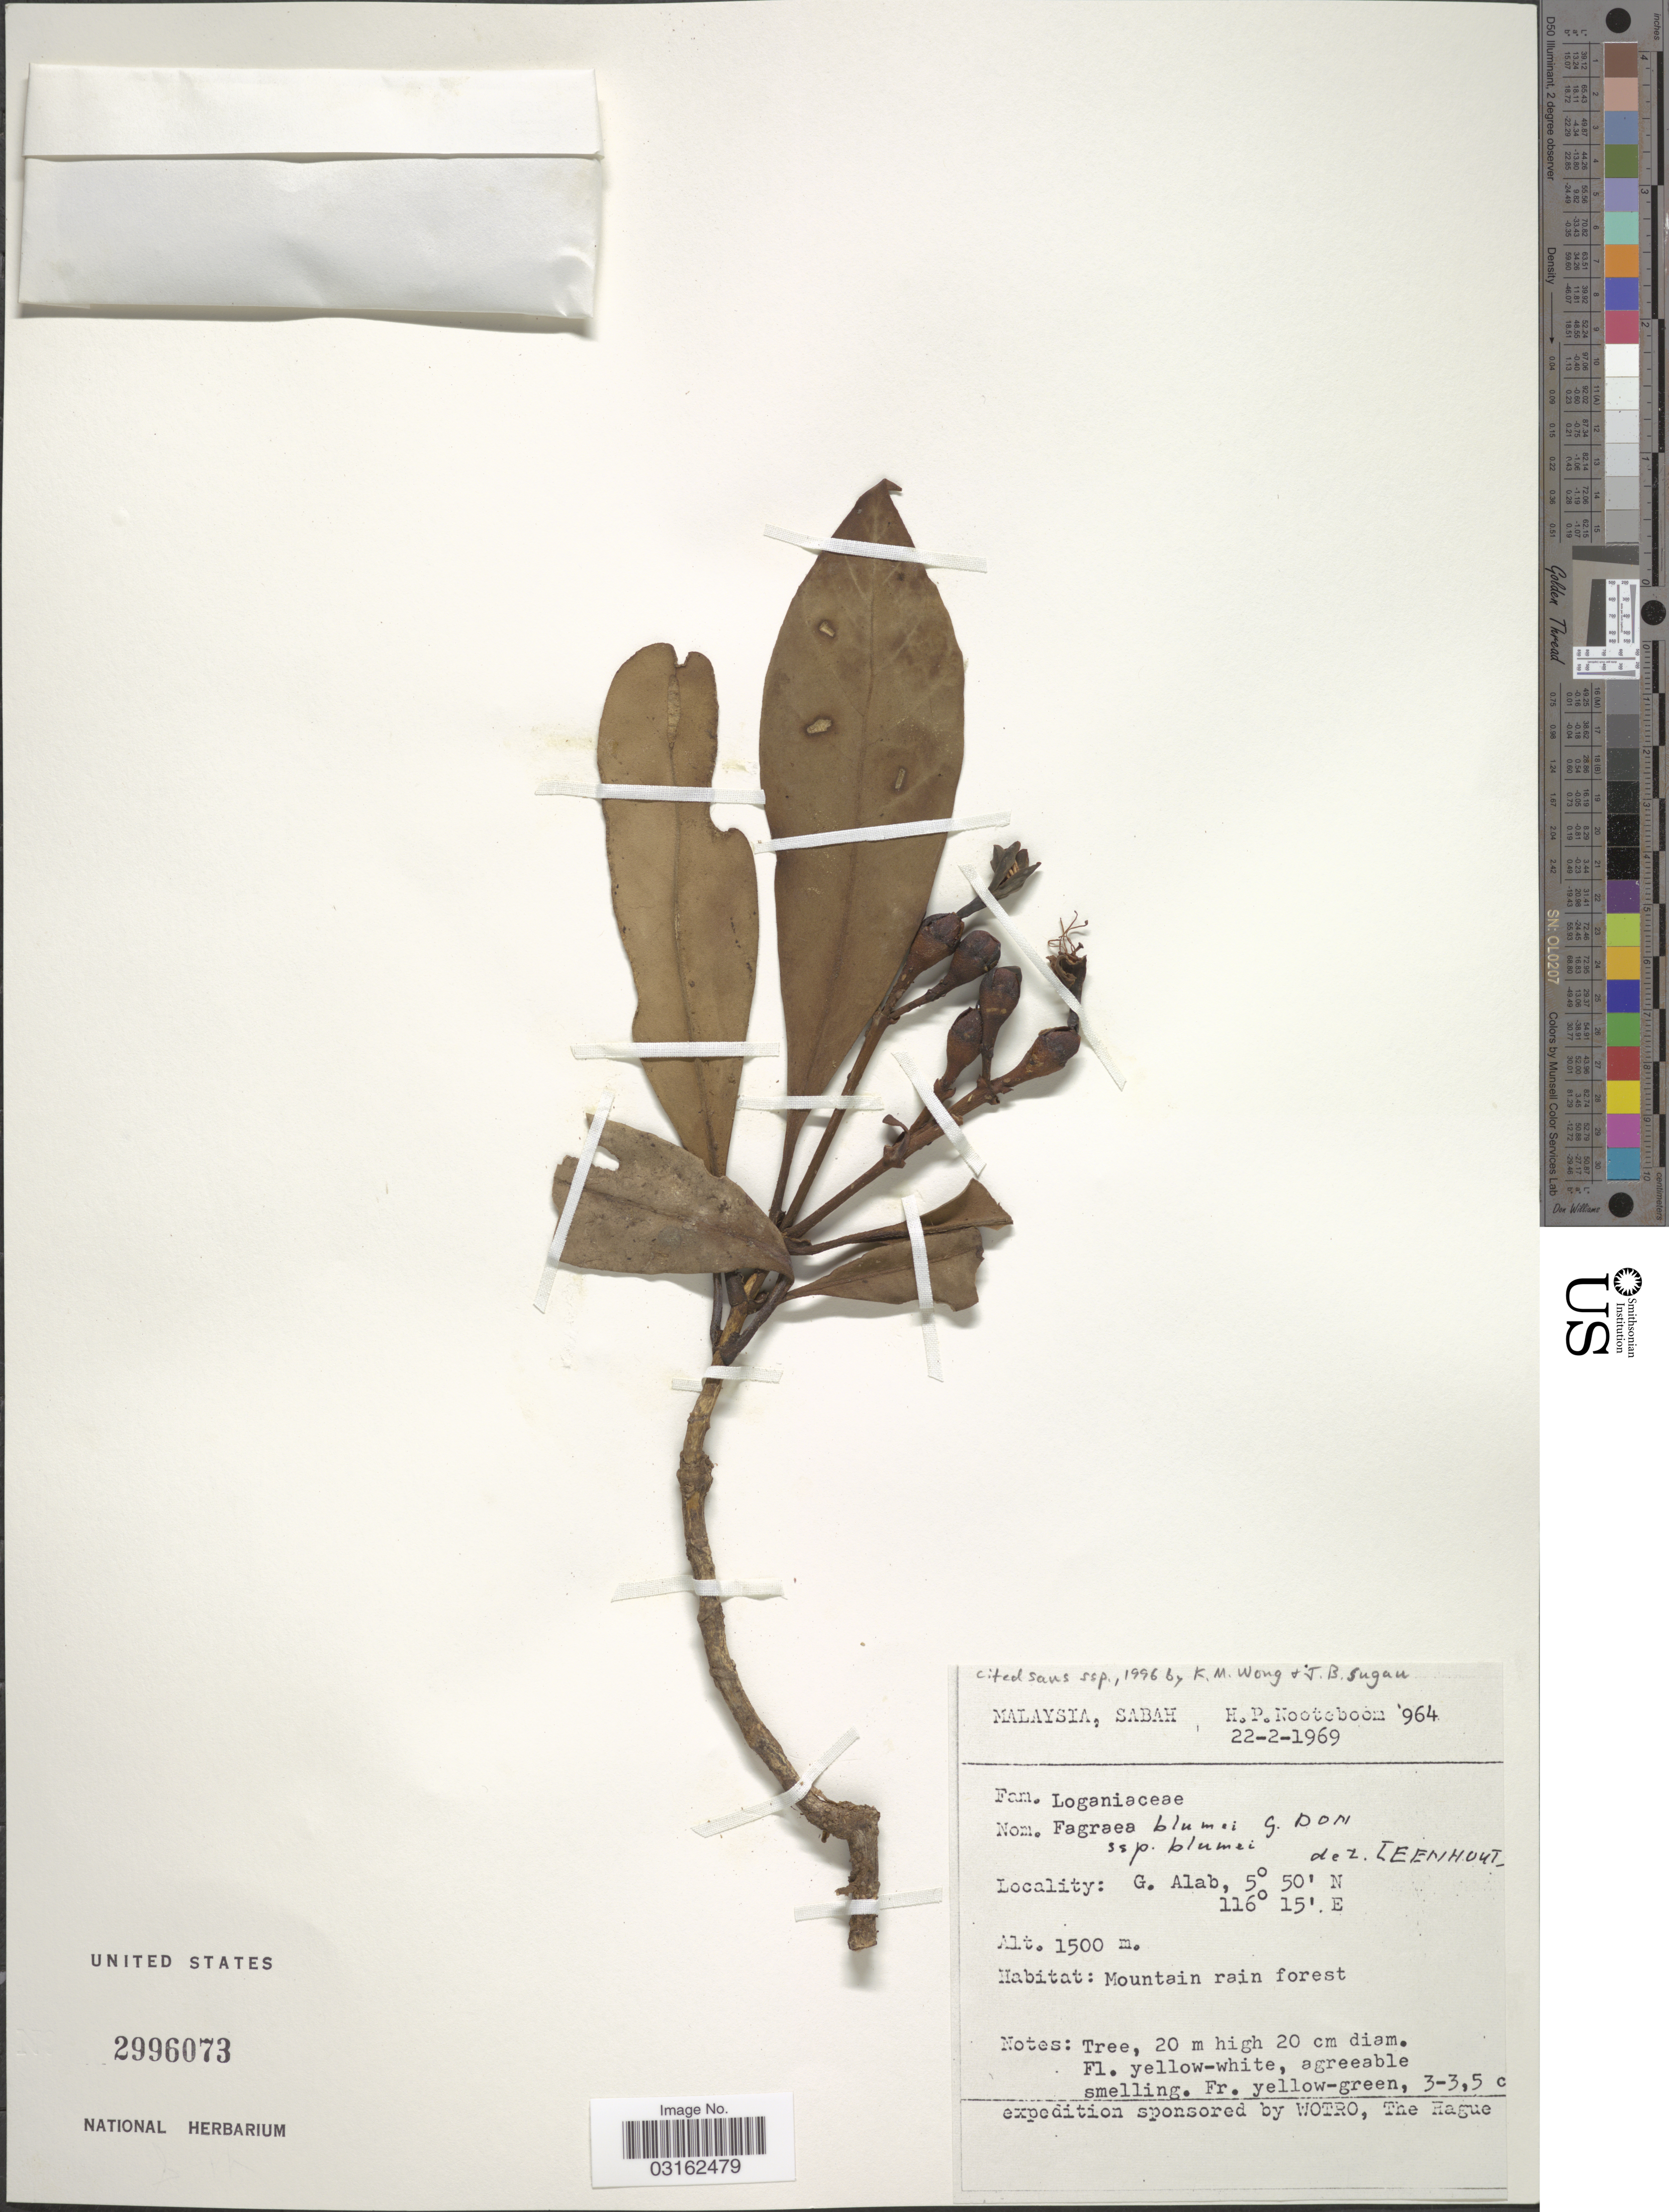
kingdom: Plantae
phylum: Tracheophyta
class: Magnoliopsida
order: Gentianales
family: Gentianaceae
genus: Fagraea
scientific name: Fagraea blumei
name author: G. Don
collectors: H. P. Nooteboom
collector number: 964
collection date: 1969-02-22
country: Malaysia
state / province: Sabah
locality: G. Alab.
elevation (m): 1500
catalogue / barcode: US 2996073